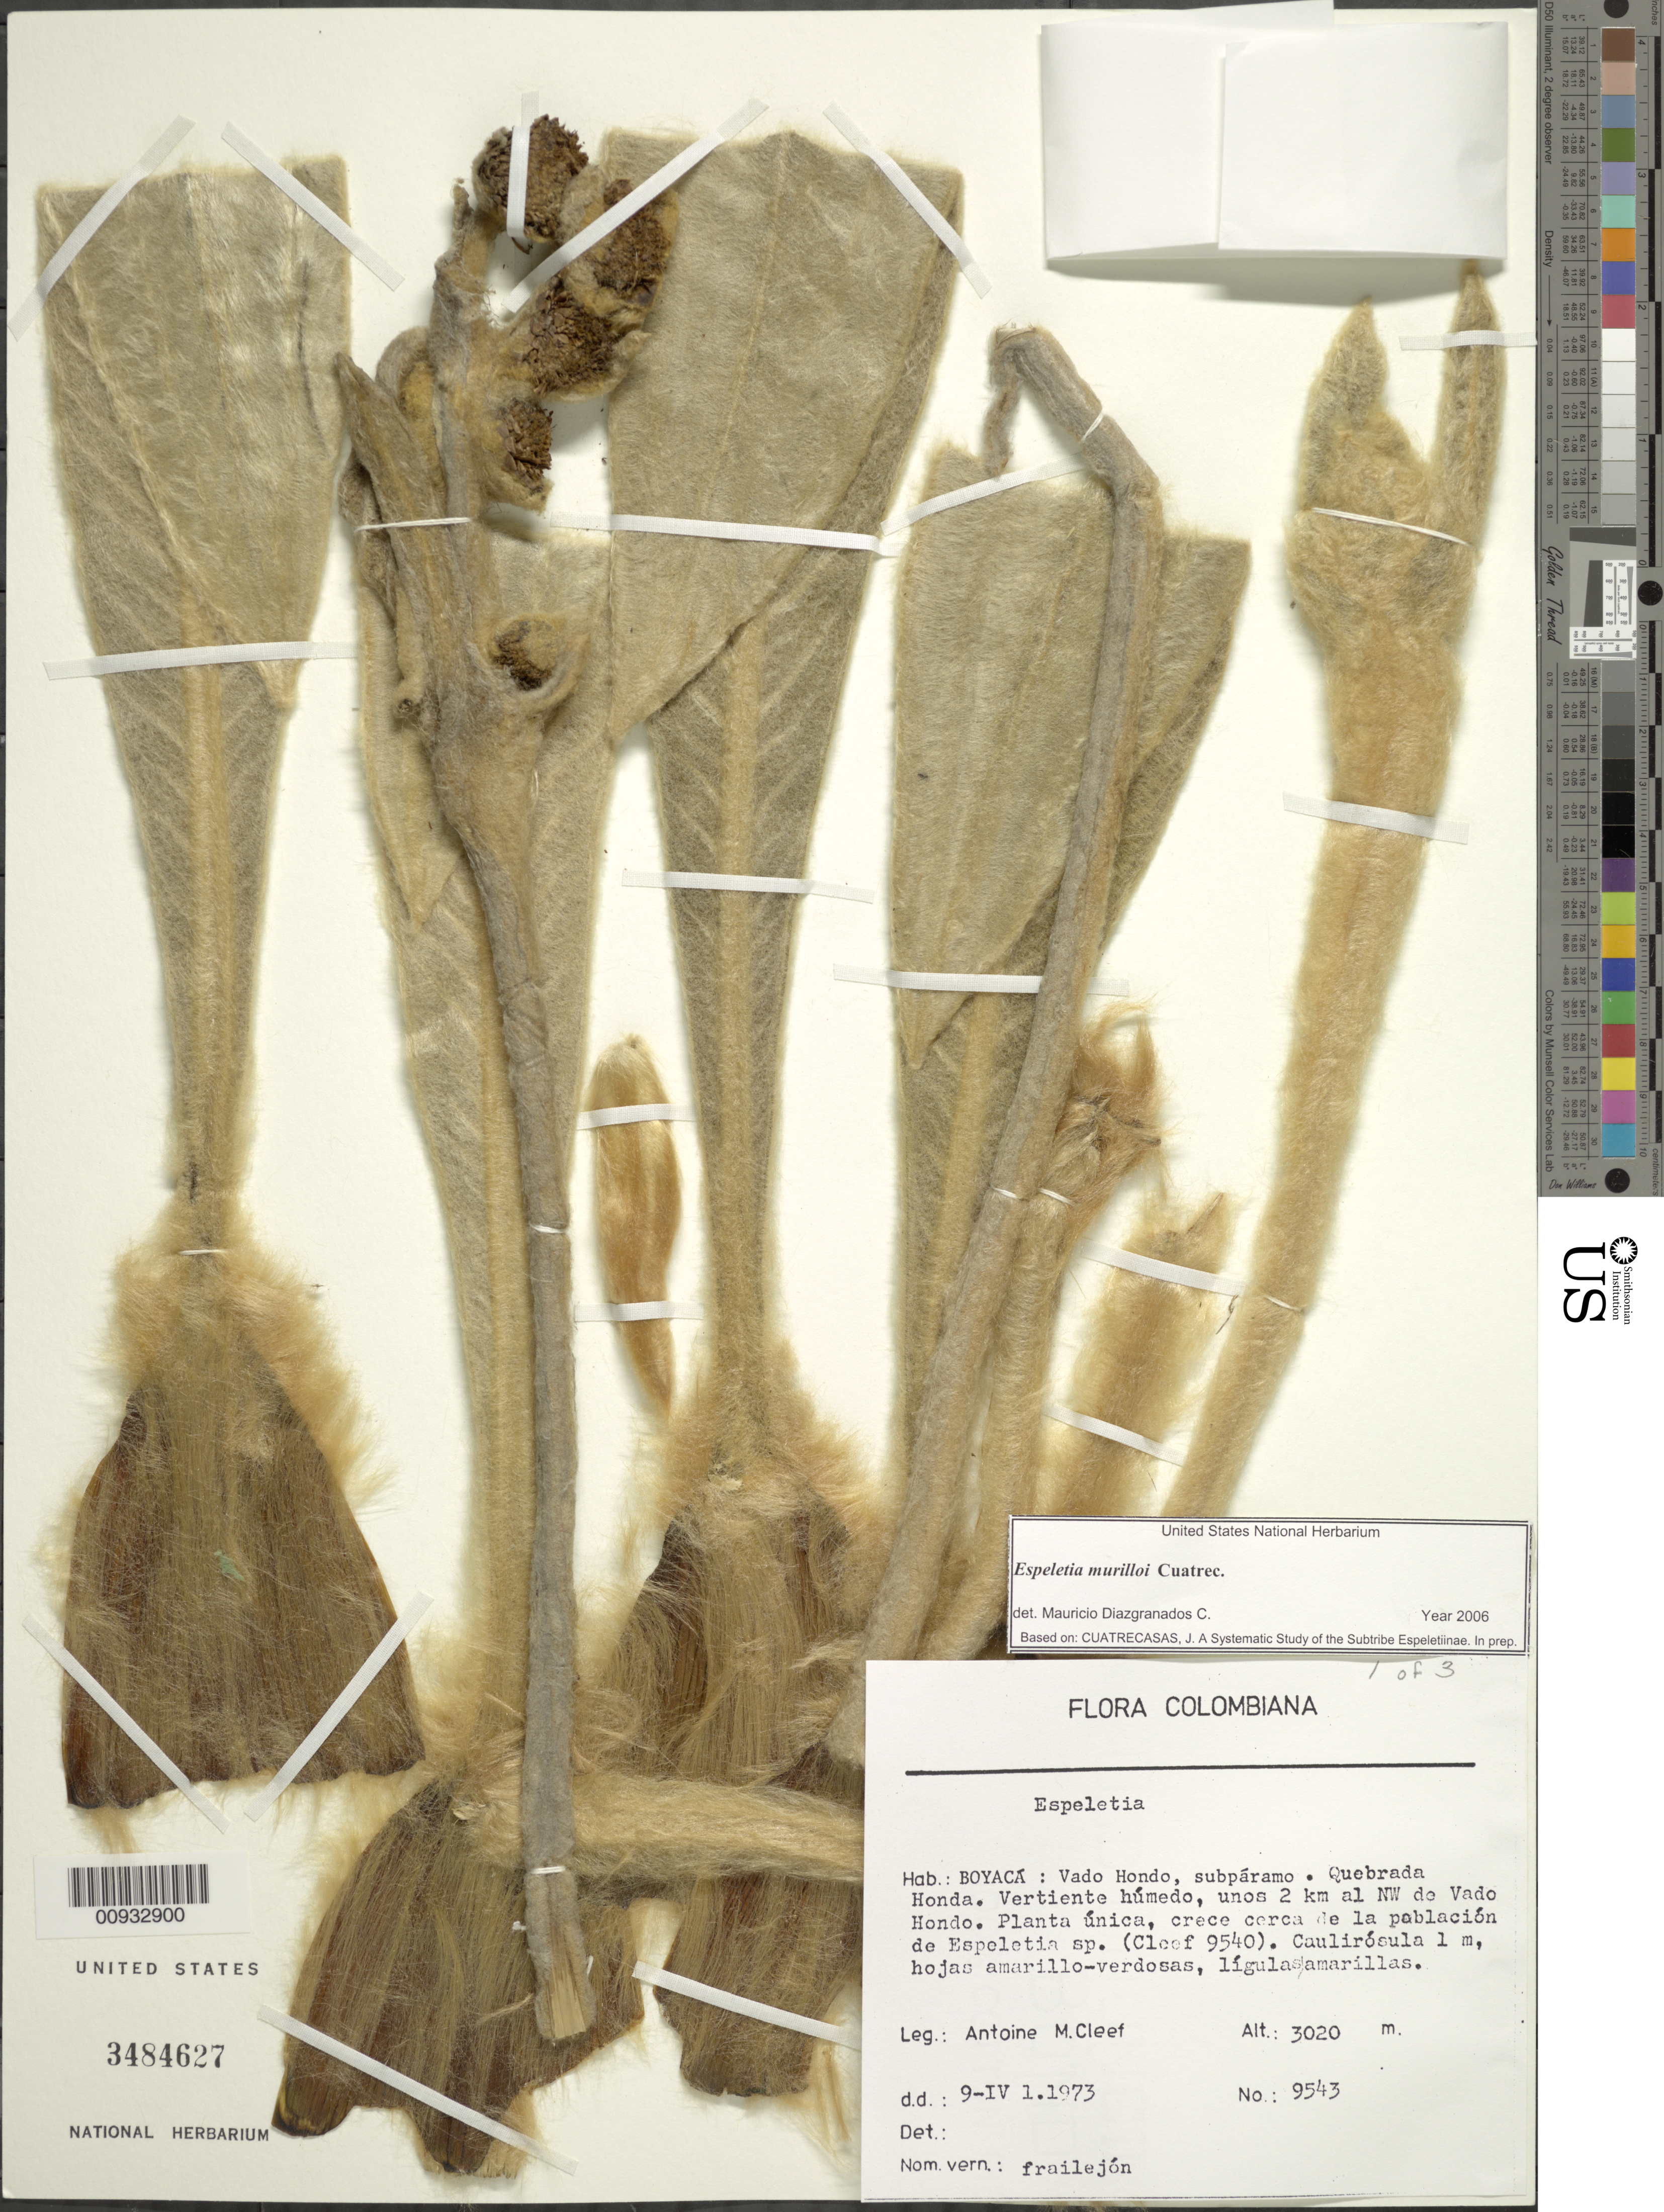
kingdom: Plantae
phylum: Tracheophyta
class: Magnoliopsida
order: Asterales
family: Asteraceae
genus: Espeletia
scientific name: Espeletia murilloi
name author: Cuatrec.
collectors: A. M. Cleef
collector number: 9543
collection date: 1973-04-09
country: Colombia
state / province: Boyacá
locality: Vado Hondo, Quebrada Honda, unos 2 km NW de Vado Hondo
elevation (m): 3020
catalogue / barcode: US 3484627